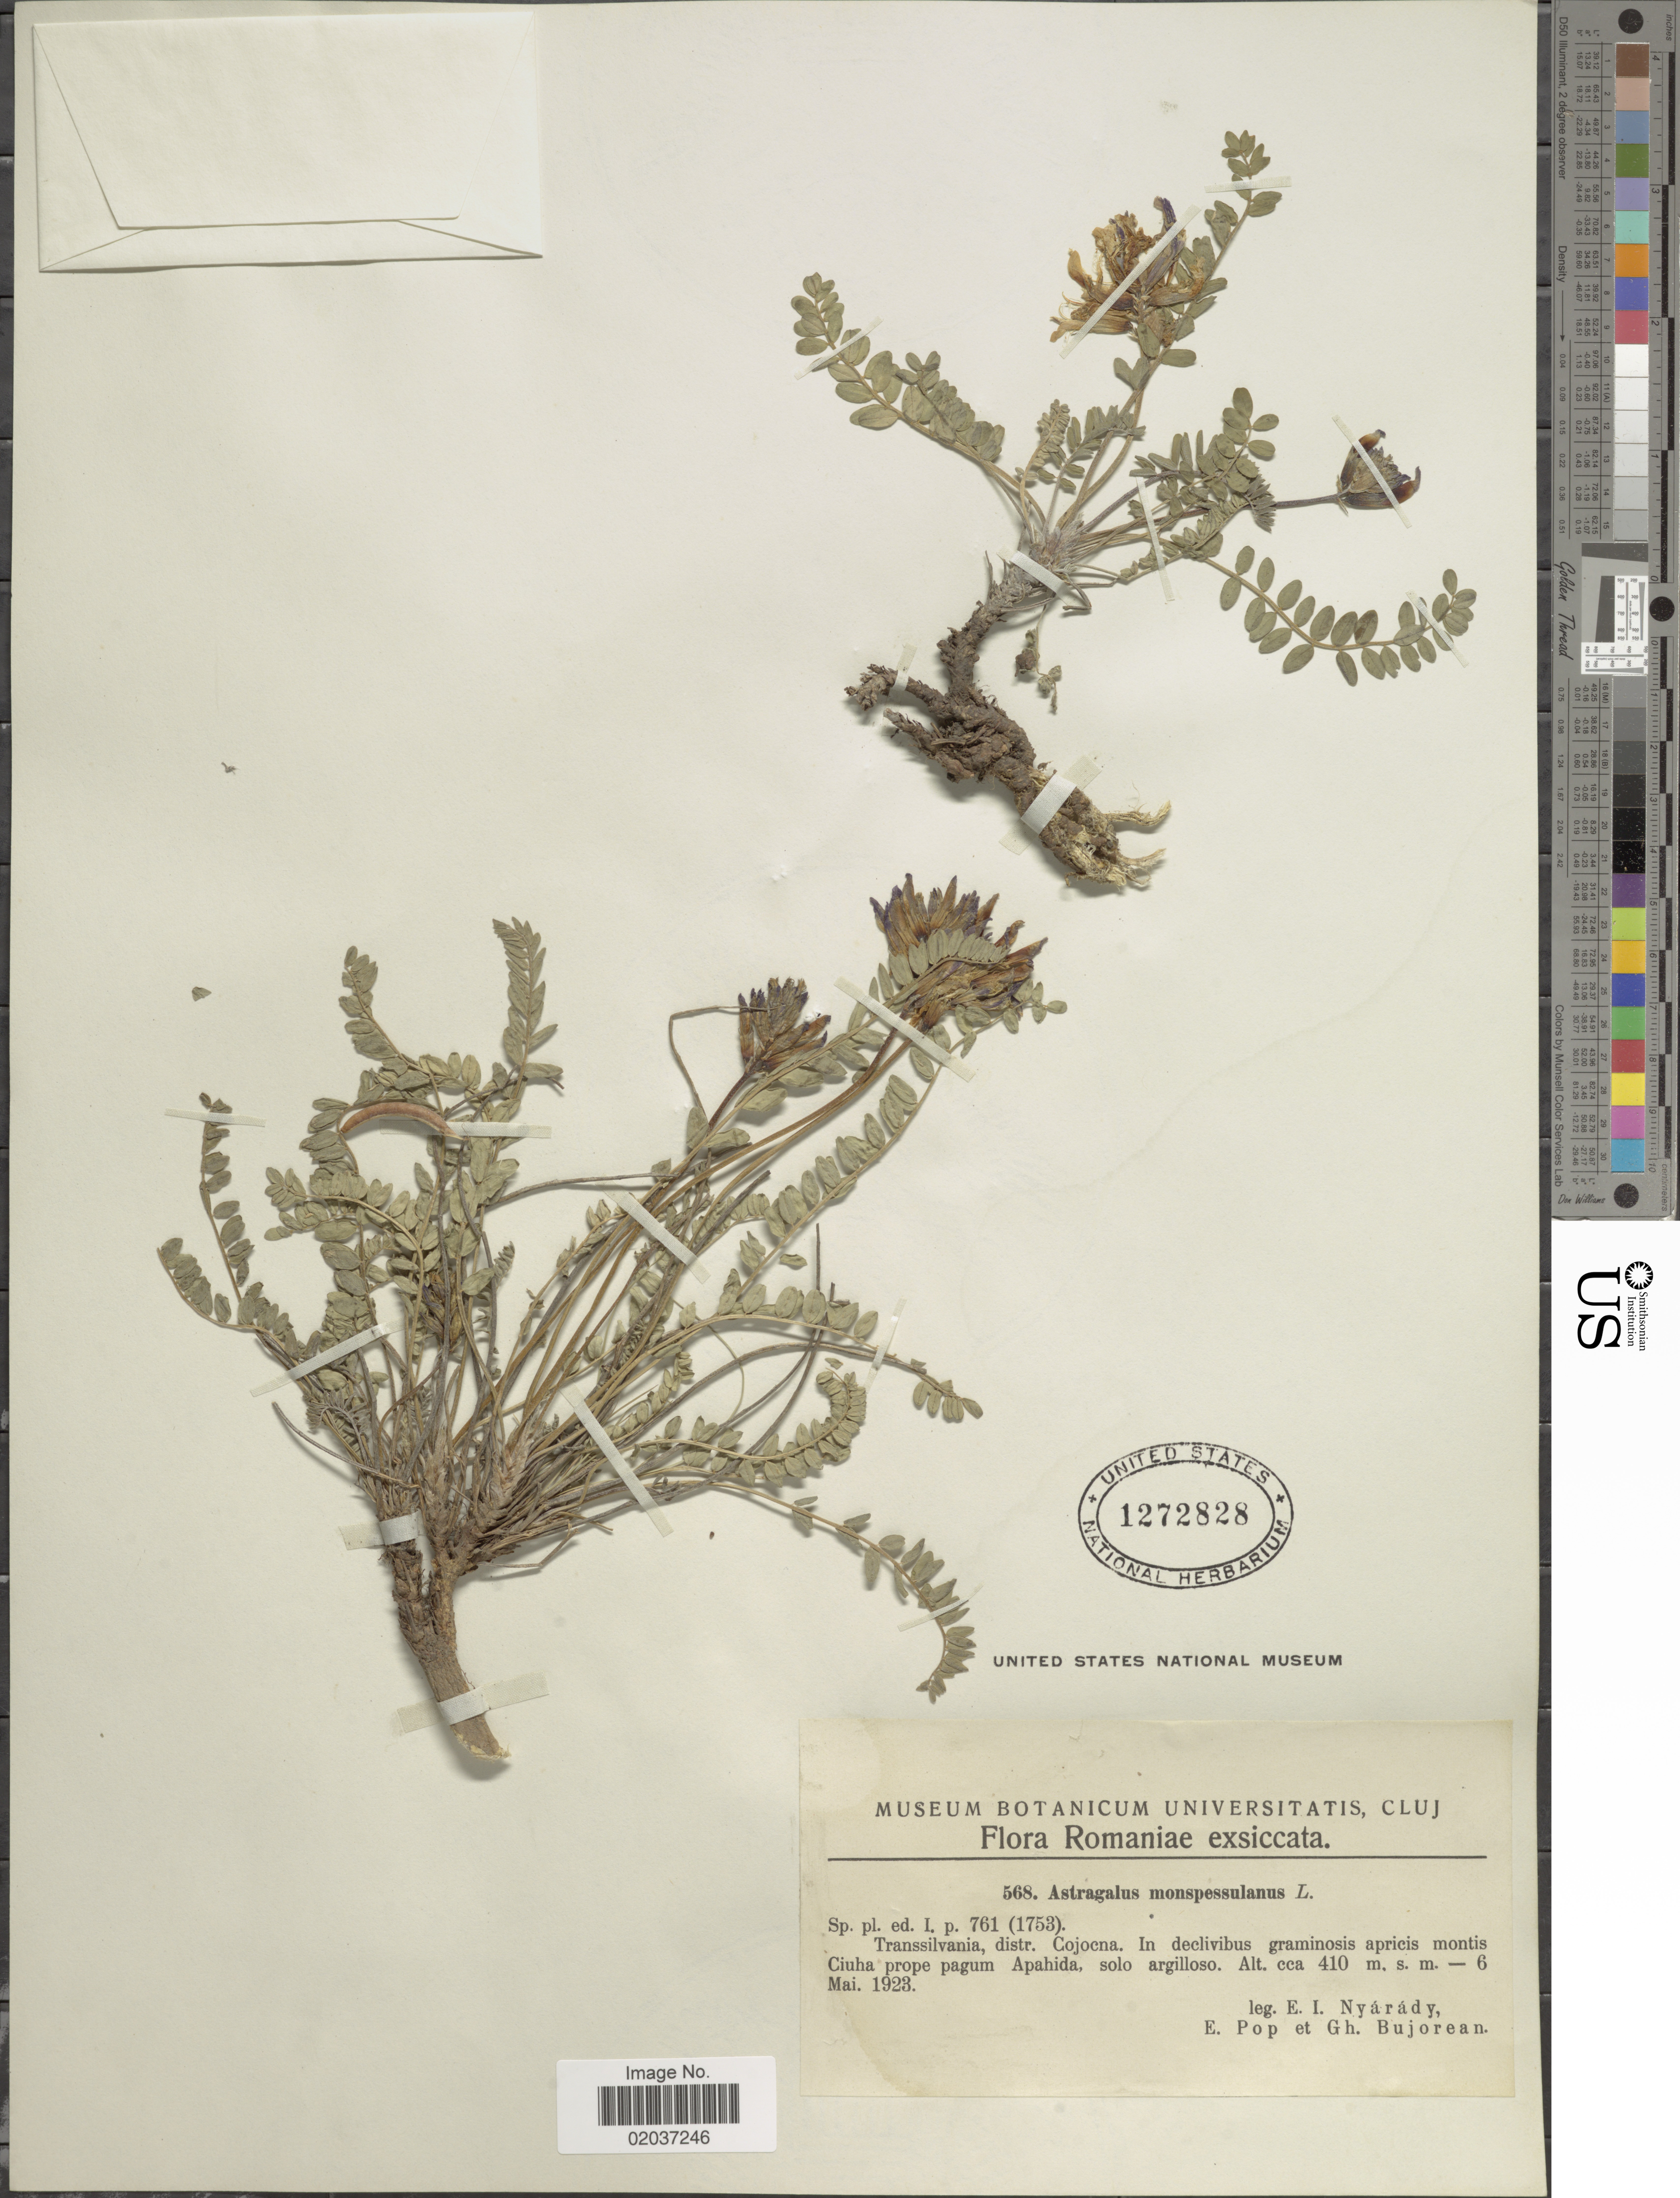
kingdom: Plantae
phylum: Tracheophyta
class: Magnoliopsida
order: Fabales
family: Fabaceae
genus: Astragalus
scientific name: Astragalus monspessulanus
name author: L.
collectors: E. Nyárády, E. Pop & G. Bujorean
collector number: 568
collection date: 1923-05-06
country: Romania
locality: Romaniae, Ciuha prope pagum Apahida, solo argiloso.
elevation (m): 410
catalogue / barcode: US 1272828